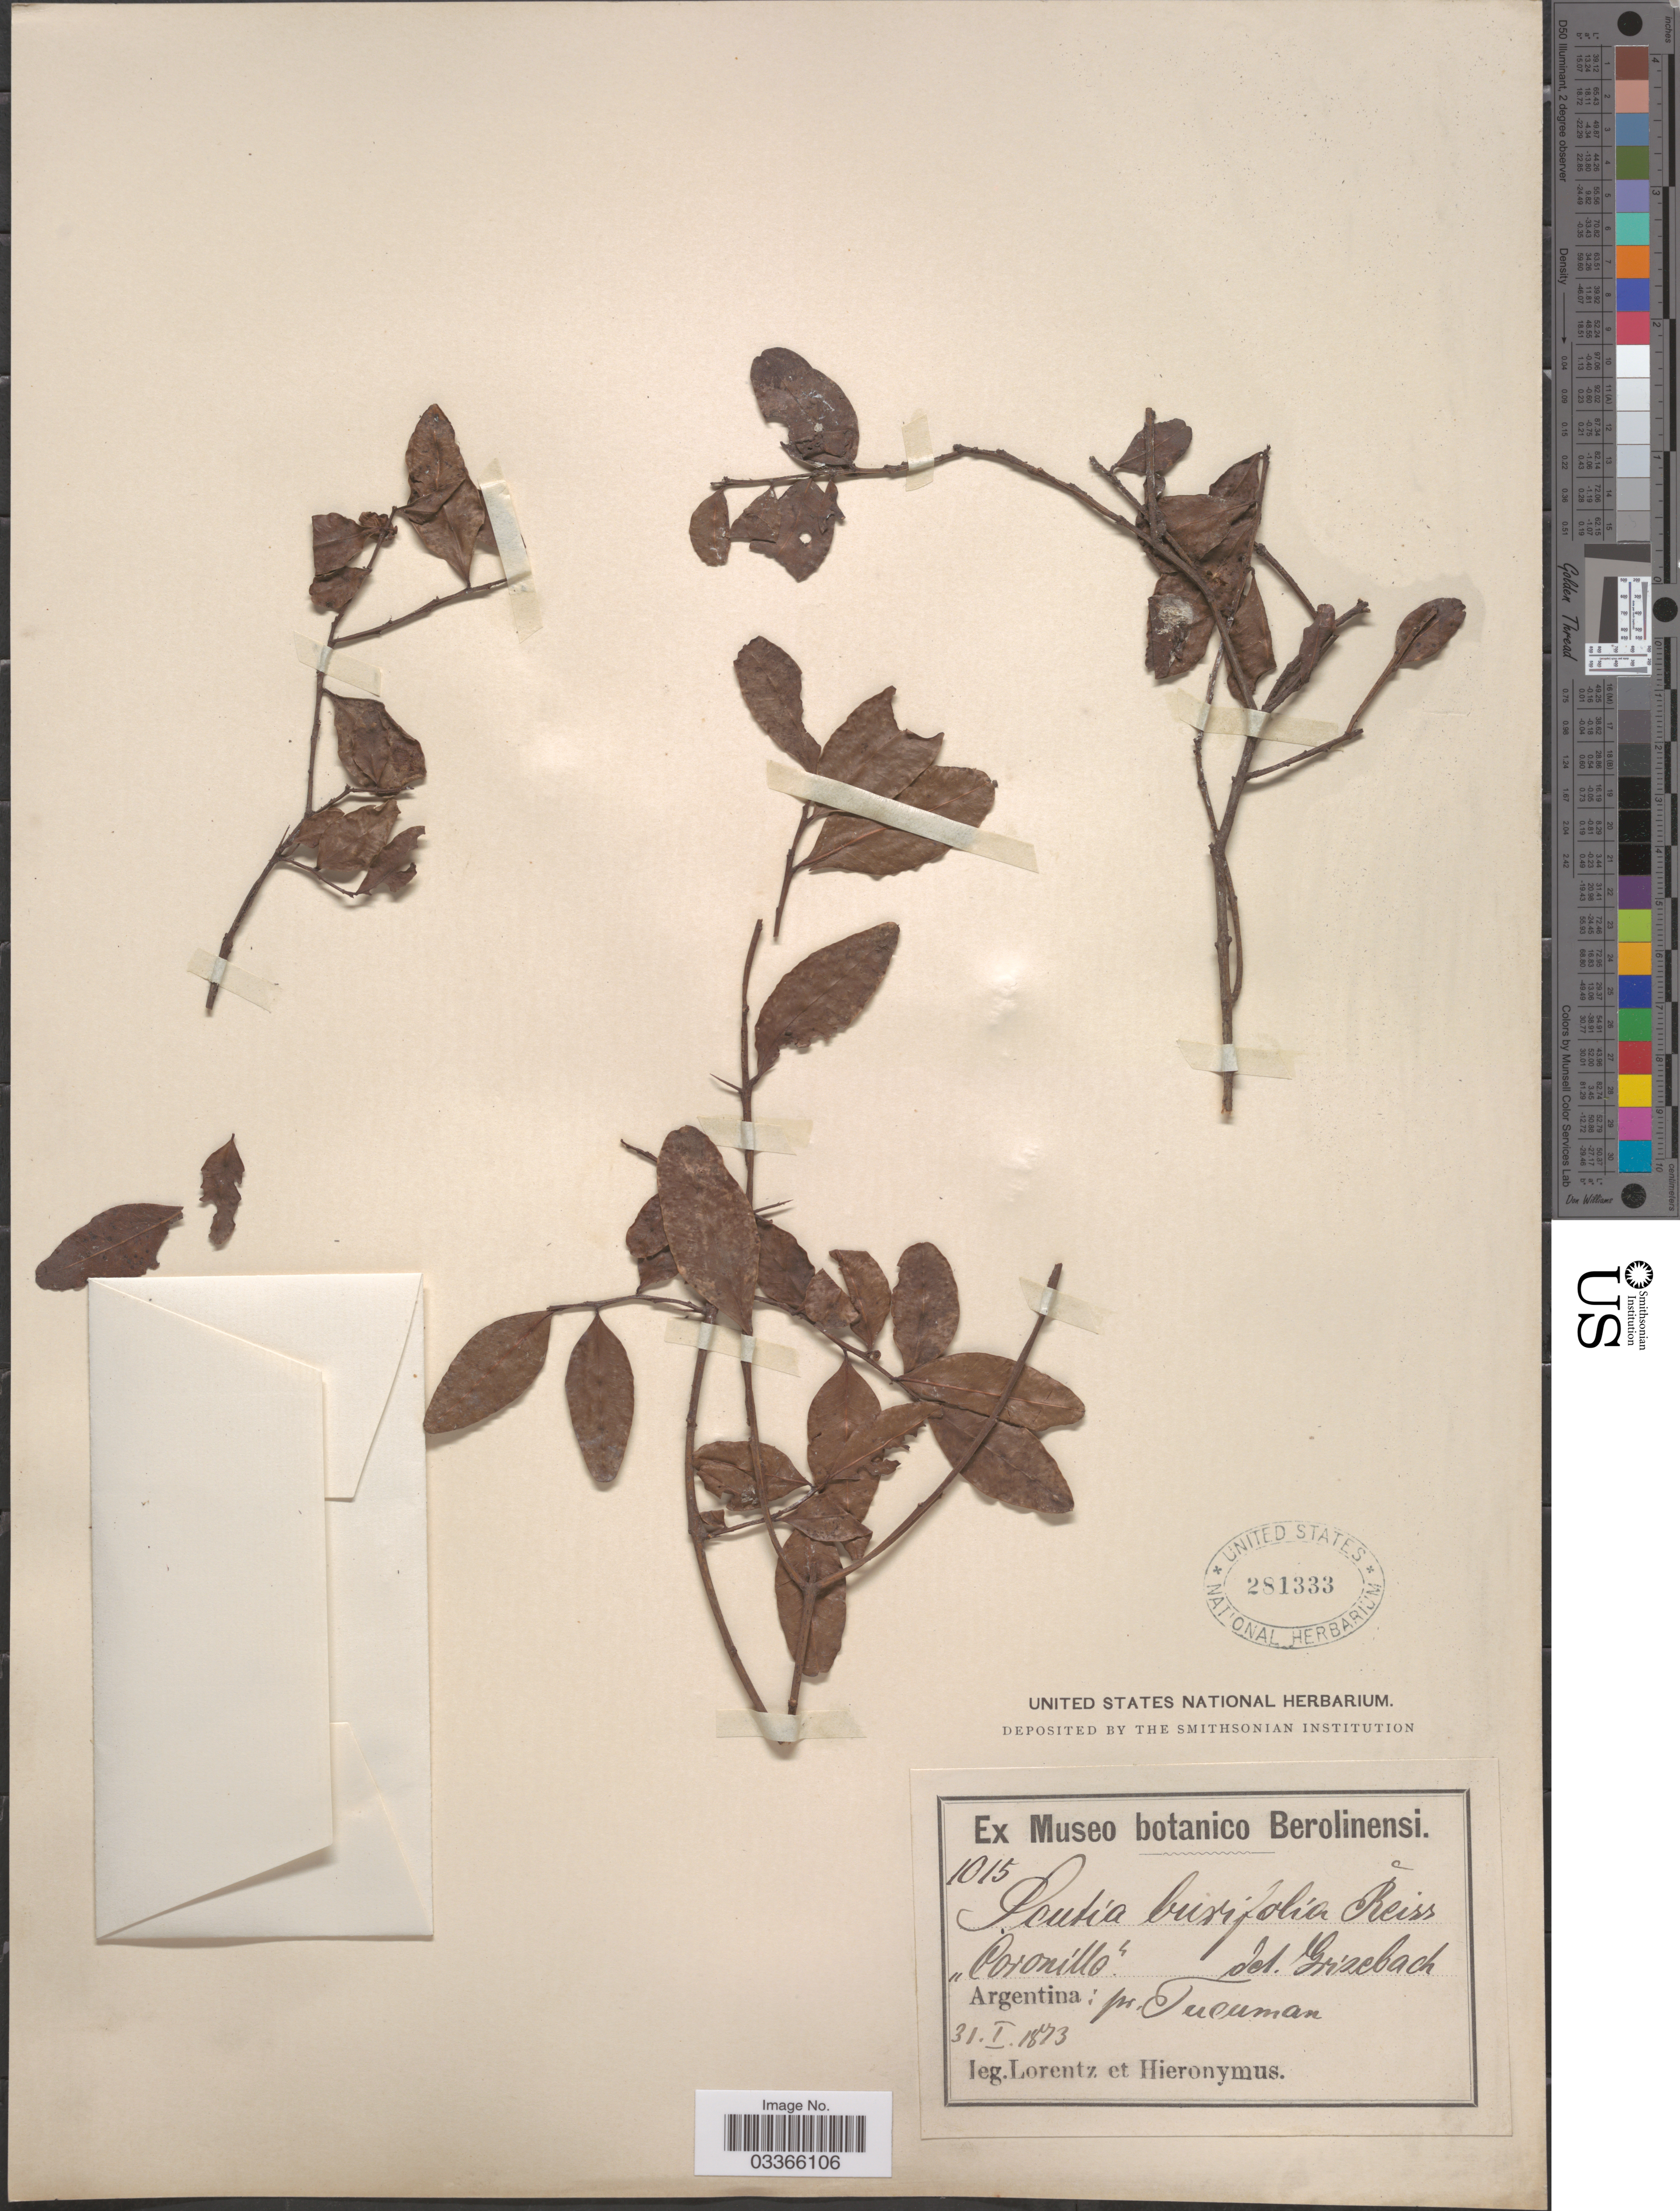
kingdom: Plantae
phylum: Tracheophyta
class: Magnoliopsida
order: Rosales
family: Rhamnaceae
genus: Scutia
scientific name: Scutia buxifolia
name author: Reissek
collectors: -. Lorentz & -. Hieronymus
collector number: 1015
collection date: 1873-01-31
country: Argentina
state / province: Tucuman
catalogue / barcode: US 281333